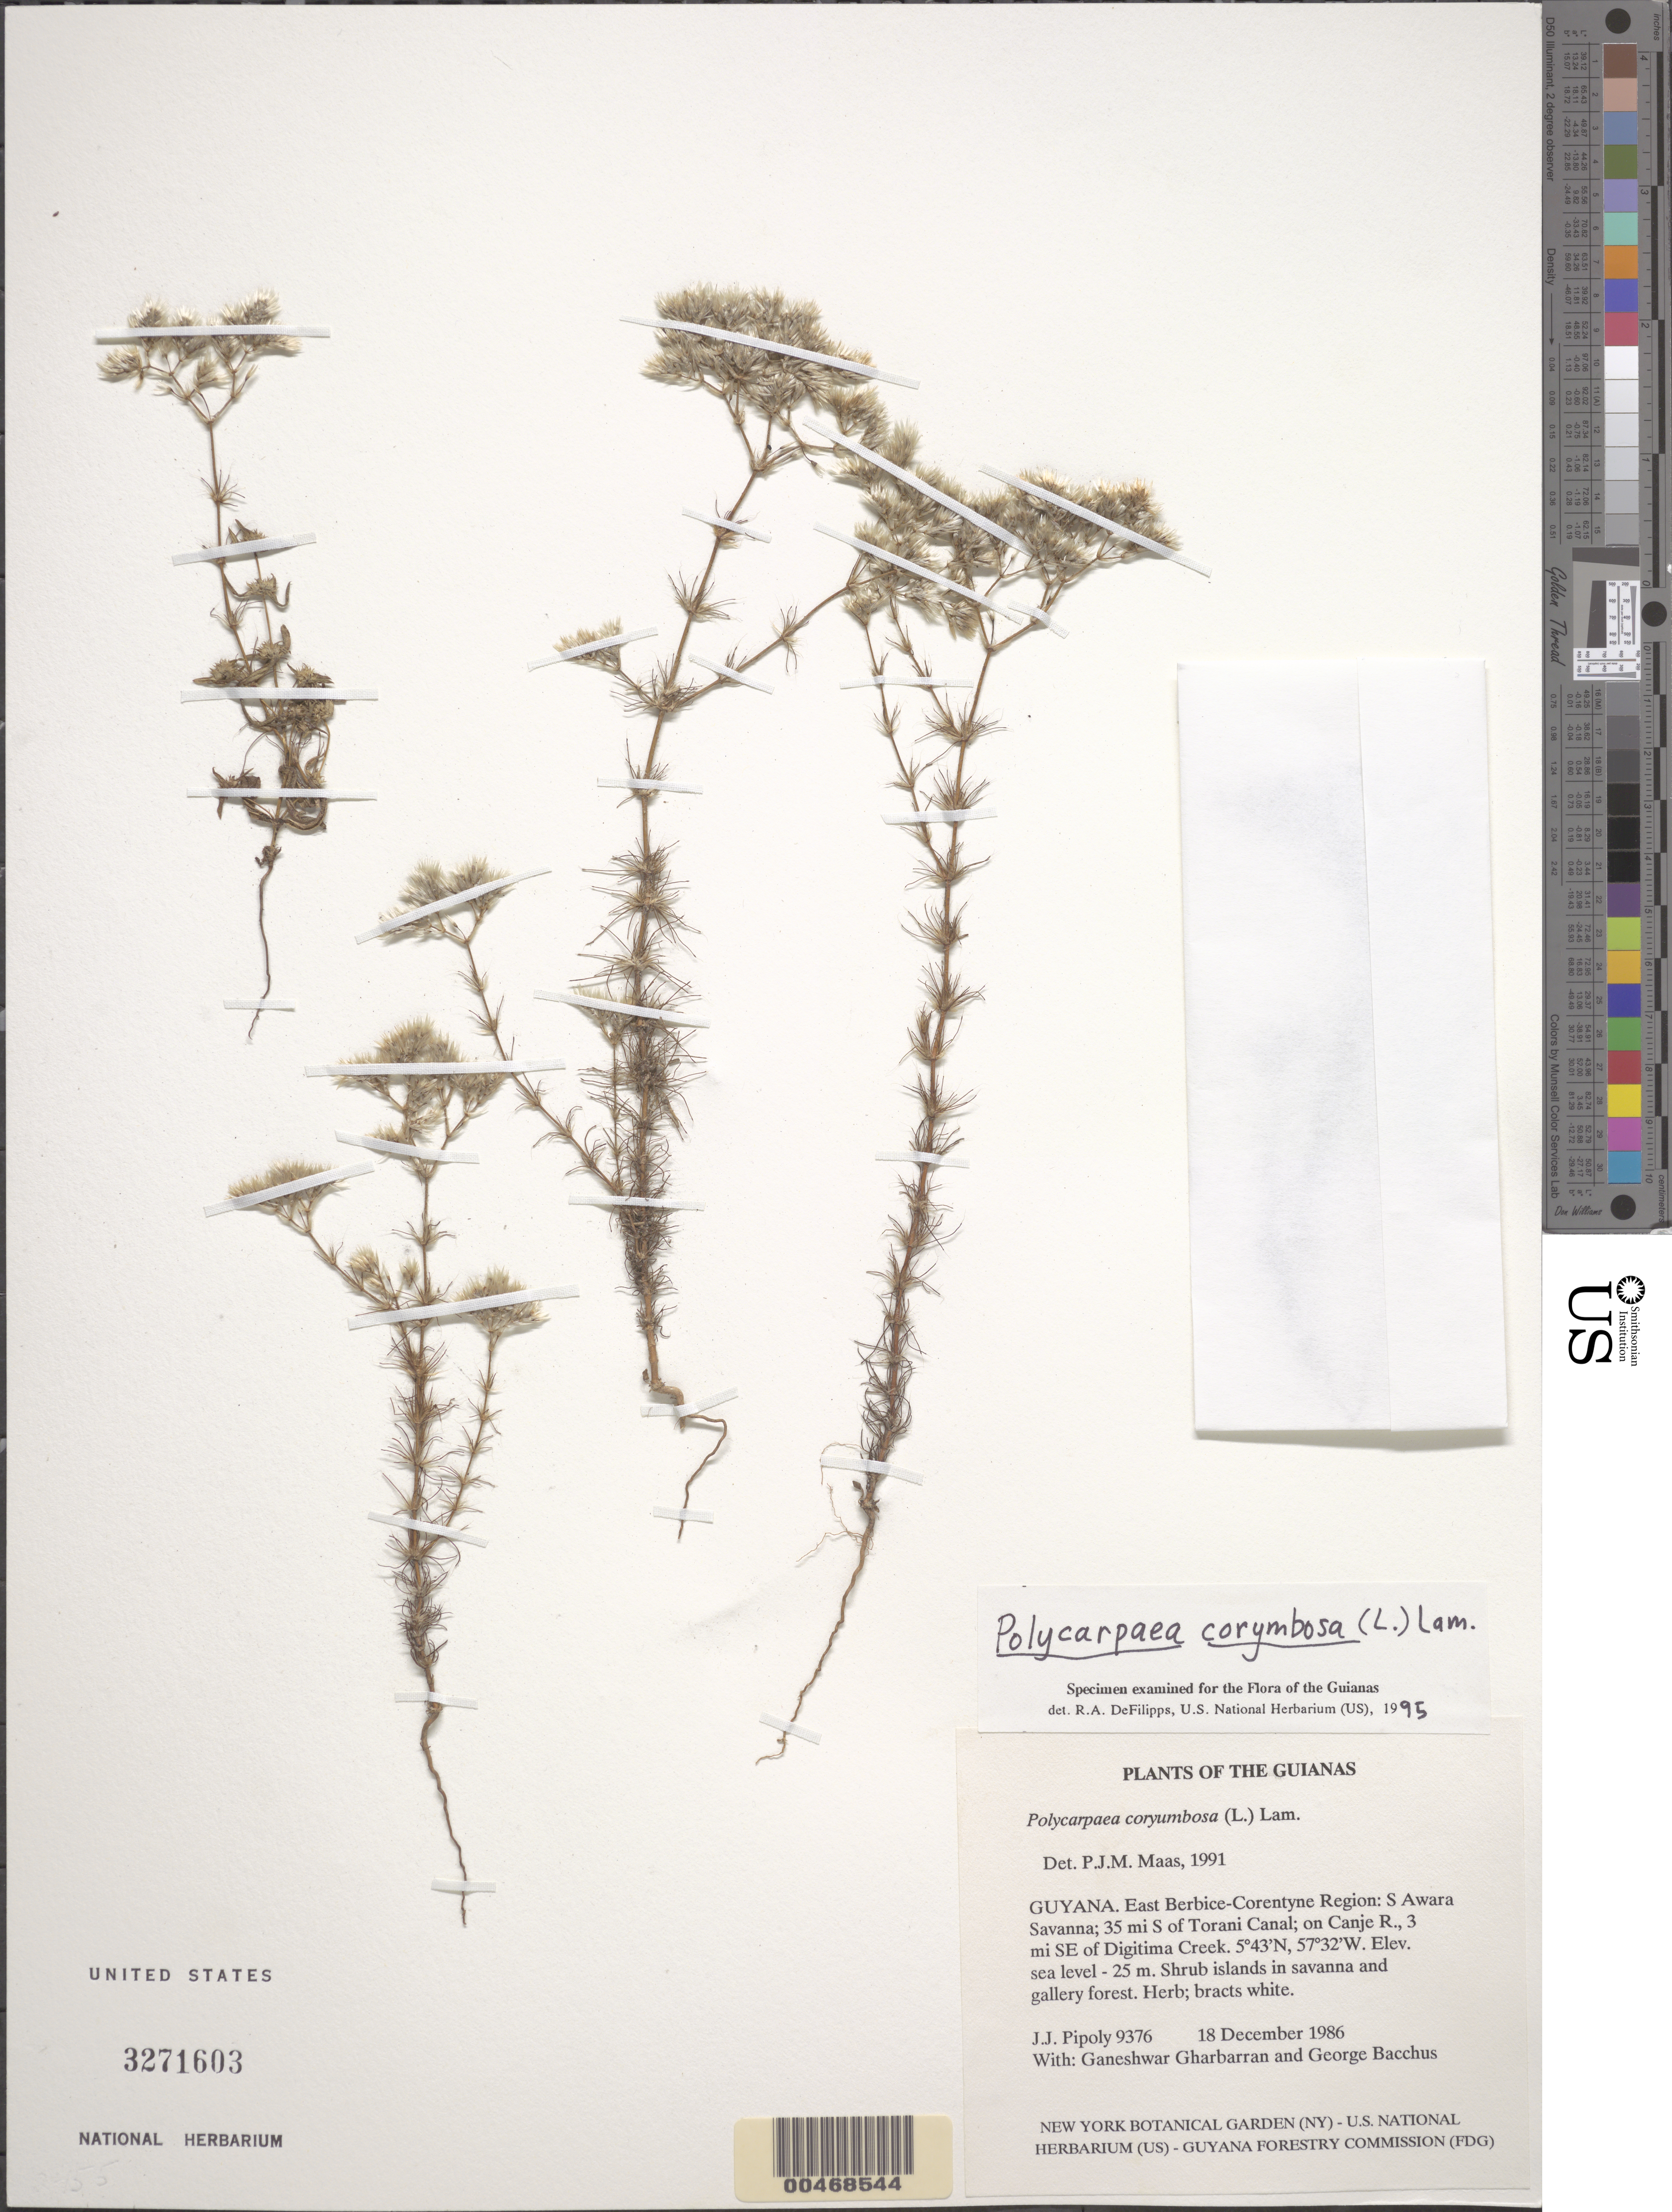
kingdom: Plantae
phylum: Tracheophyta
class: Magnoliopsida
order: Caryophyllales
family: Caryophyllaceae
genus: Polycarpaea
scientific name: Polycarpaea corymbosa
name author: (L.) Lam.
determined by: DeFilipps, R. A.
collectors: J. J. Pipoly, G. Gharbarran & G. Bacchus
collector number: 9376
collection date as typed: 18 Dec 1986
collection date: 1986-12-18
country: Guyana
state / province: E. Berbice-Corentyne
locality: South Awara Savanna; 35 mi. south of Torani Canal; on Canje River, 3 mi. southeast of Digitima Creek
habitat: Shrub islands in savanna and gallery forest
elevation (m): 25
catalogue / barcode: US 3271603